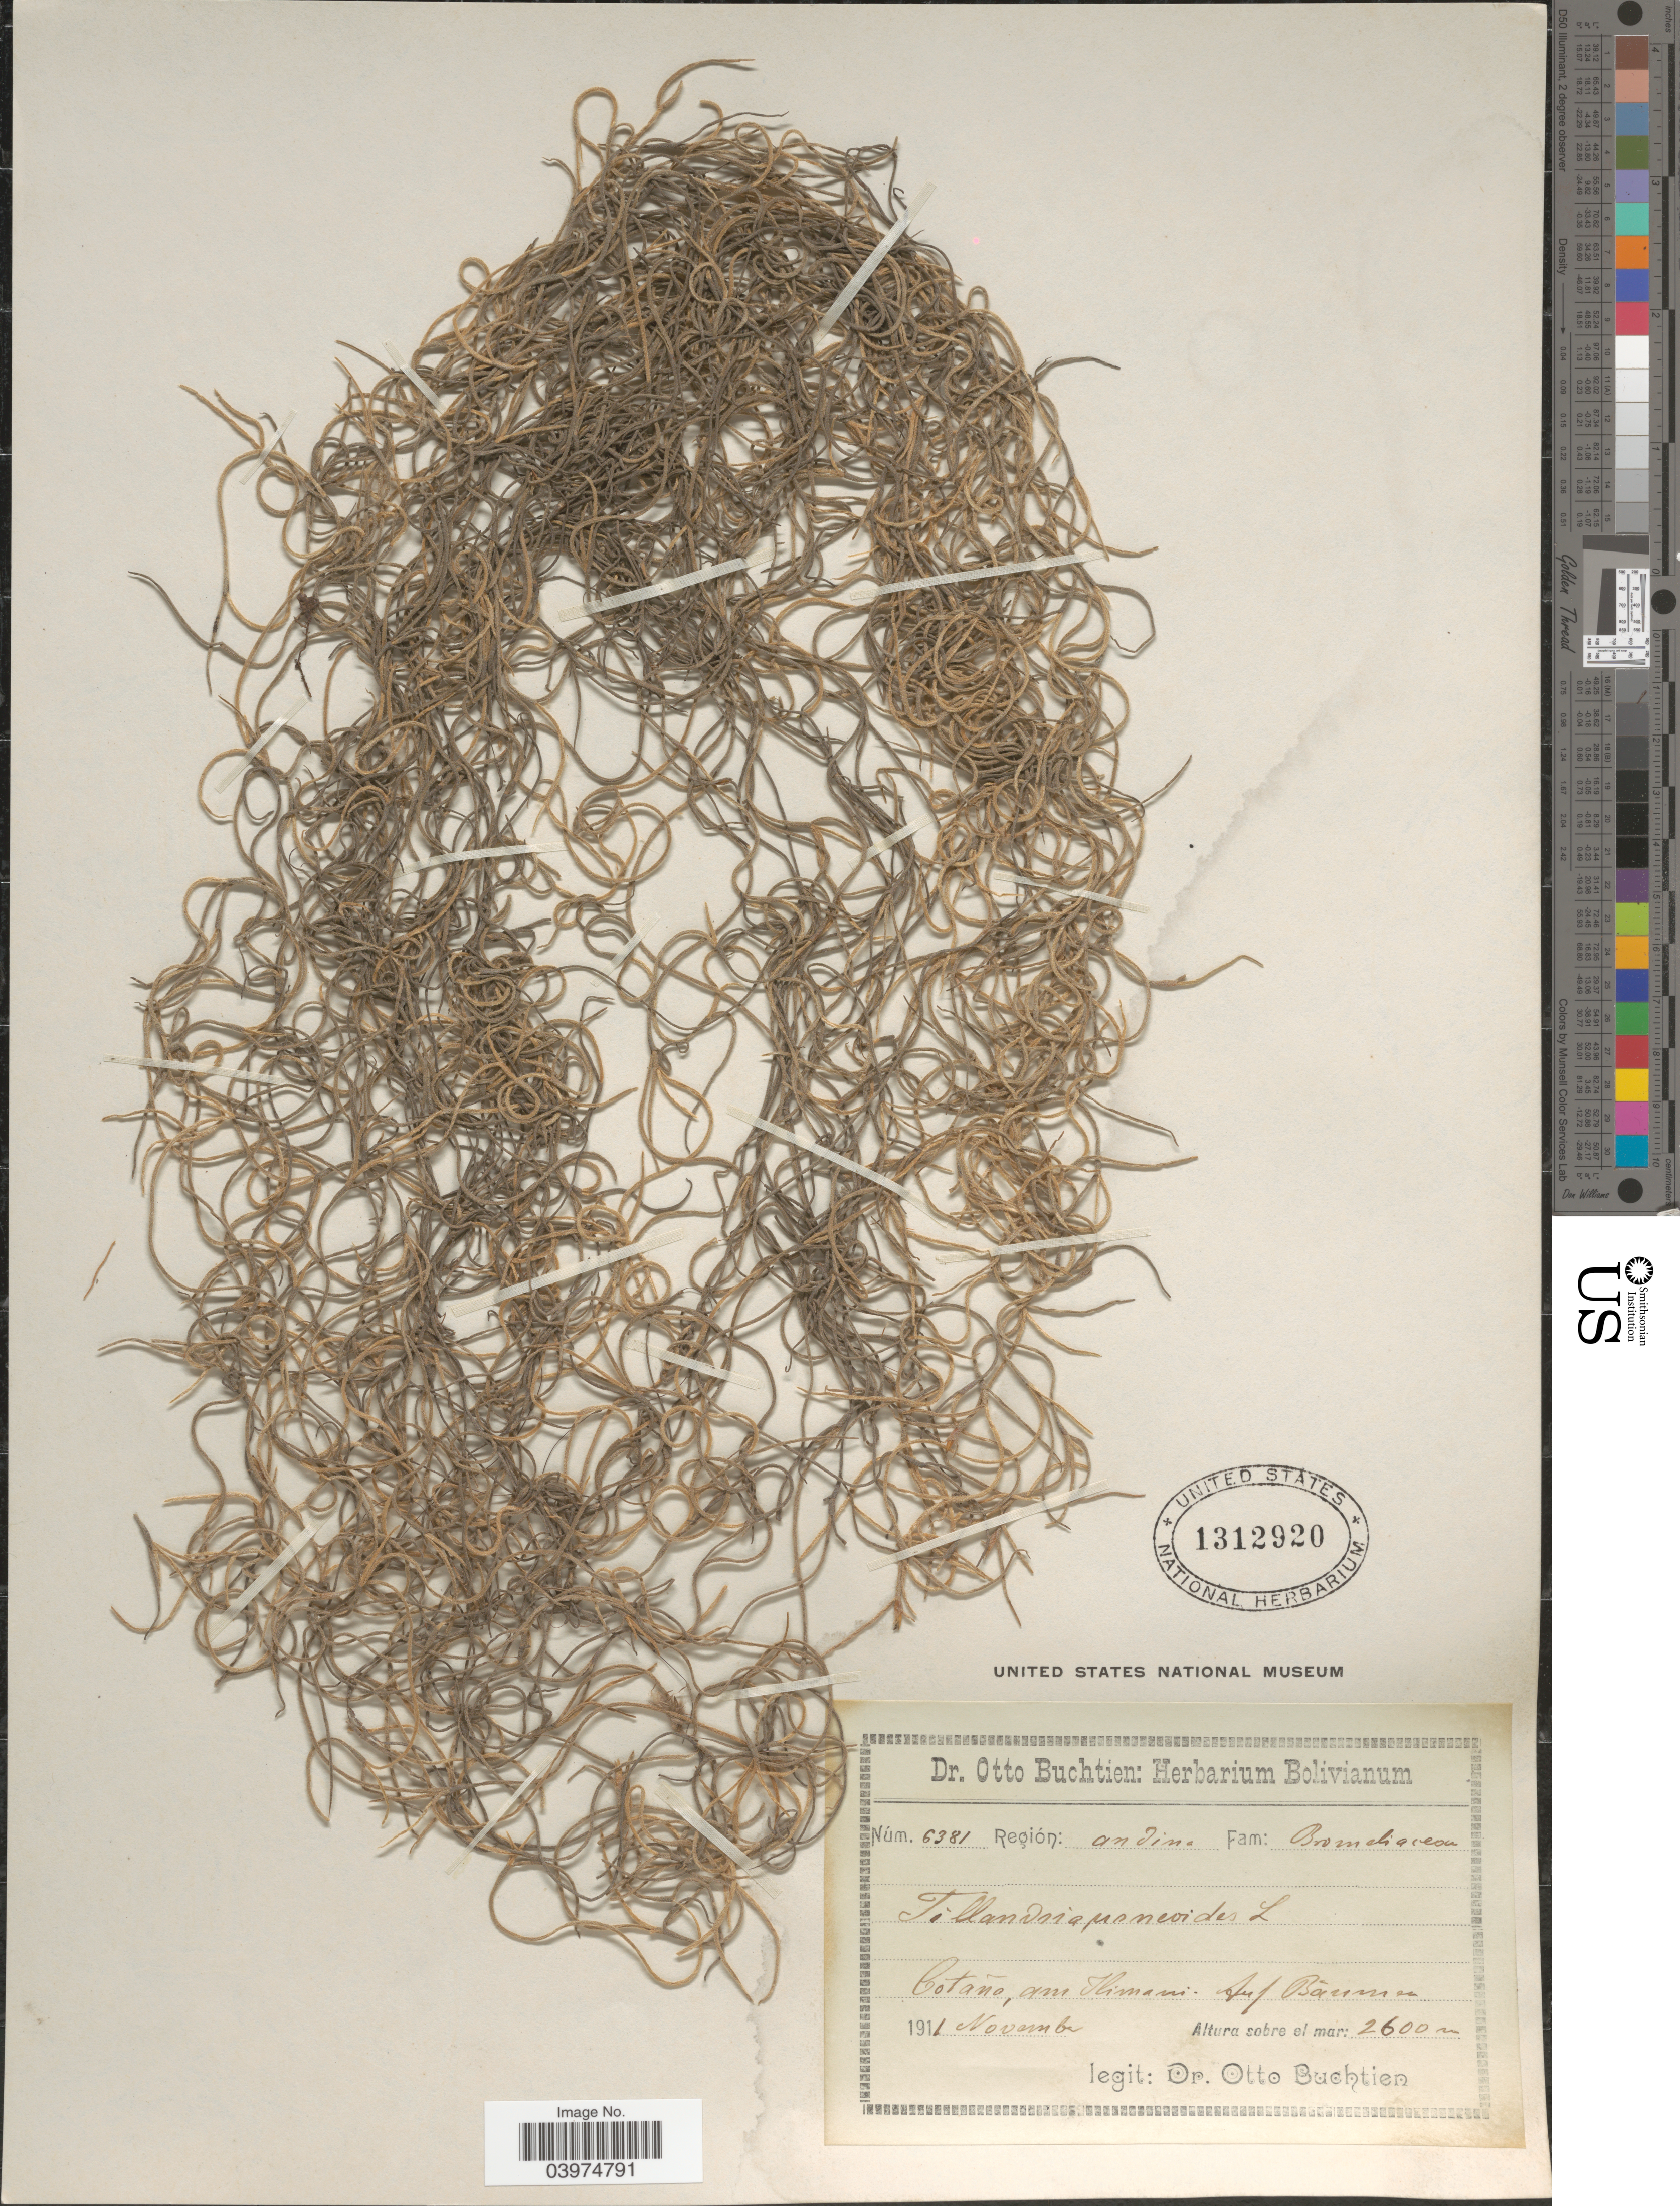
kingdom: Plantae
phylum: Tracheophyta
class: Liliopsida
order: Poales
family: Bromeliaceae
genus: Tillandsia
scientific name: Tillandsia usneoides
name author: (L.) L.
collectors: O. Buchtien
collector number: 6381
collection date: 1911-11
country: Bolivia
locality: Región: Andina. Cotaña, am Ilimani. Auf Bäumen.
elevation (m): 2600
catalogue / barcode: US 1312920